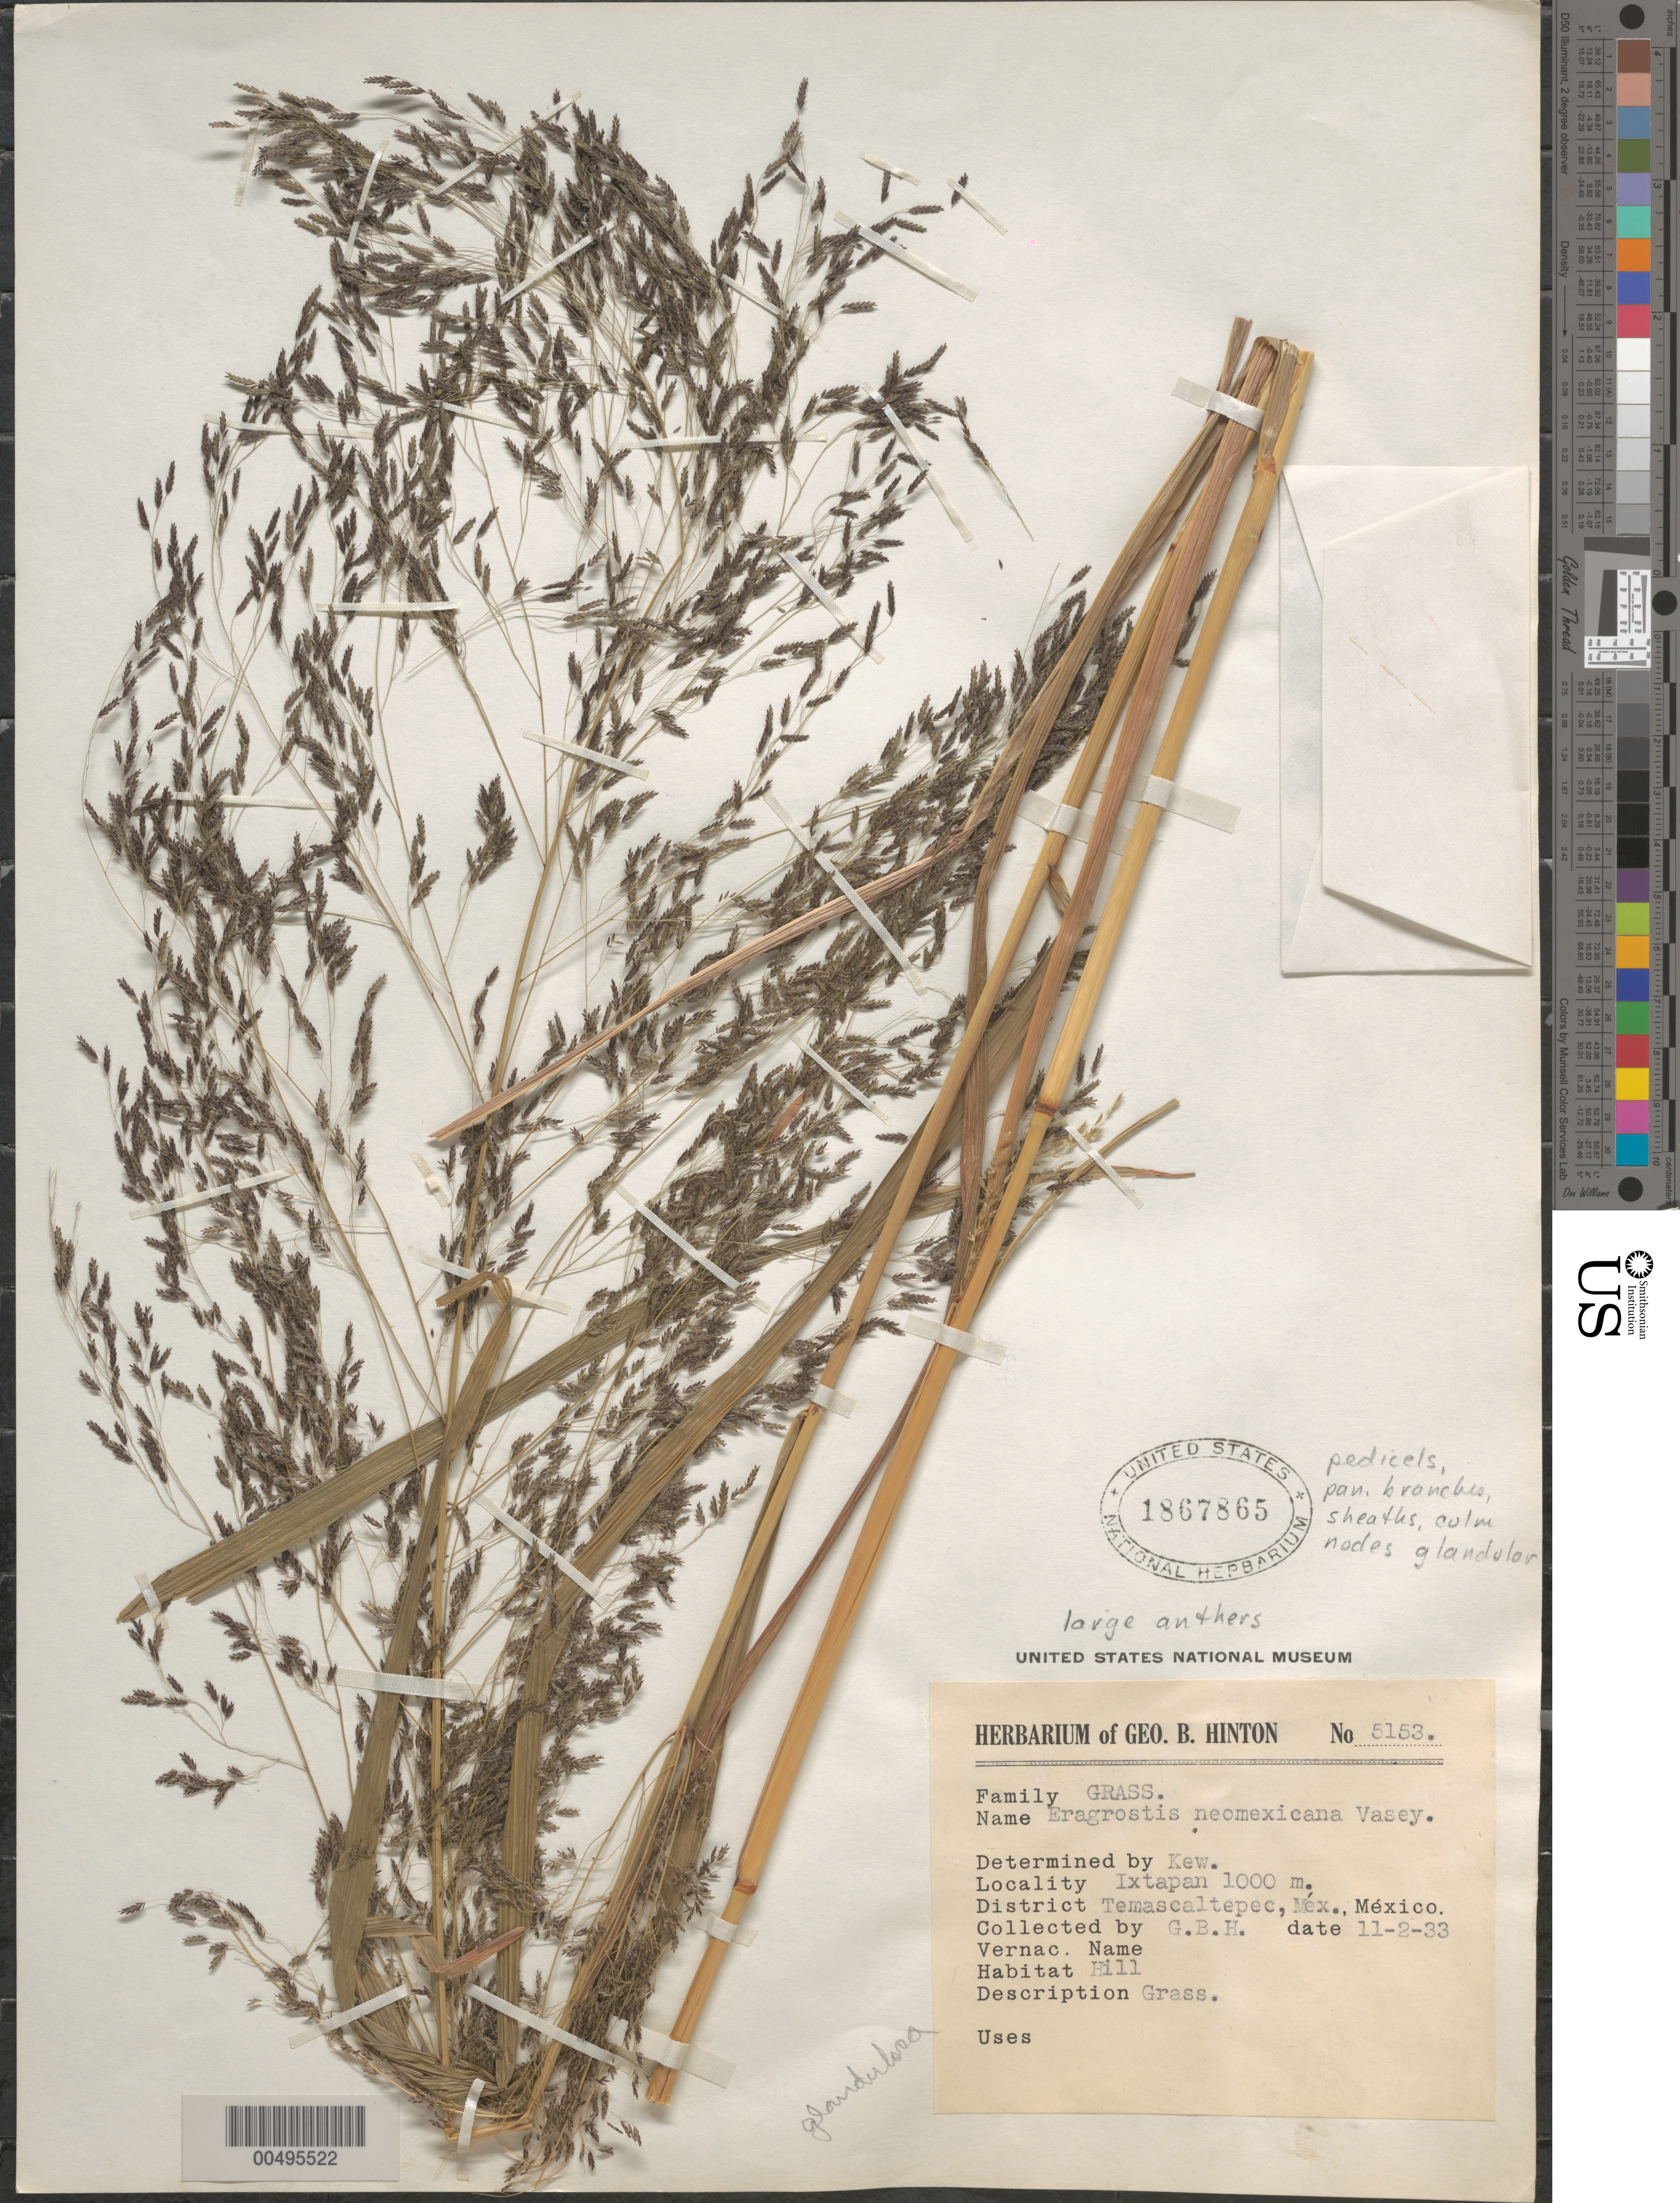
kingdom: Plantae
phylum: Tracheophyta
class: Liliopsida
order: Poales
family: Poaceae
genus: Eragrostis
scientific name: Eragrostis glandulosa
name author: L.H. Harv.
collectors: G. B. Hinton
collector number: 5153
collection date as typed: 11 Feb 1933 or 3 Nov 1933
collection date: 1933-02-11 or 1933-11-03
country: Mexico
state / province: México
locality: Ixtapan, Temascaltepec Dis.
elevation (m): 1000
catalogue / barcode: US 1867865